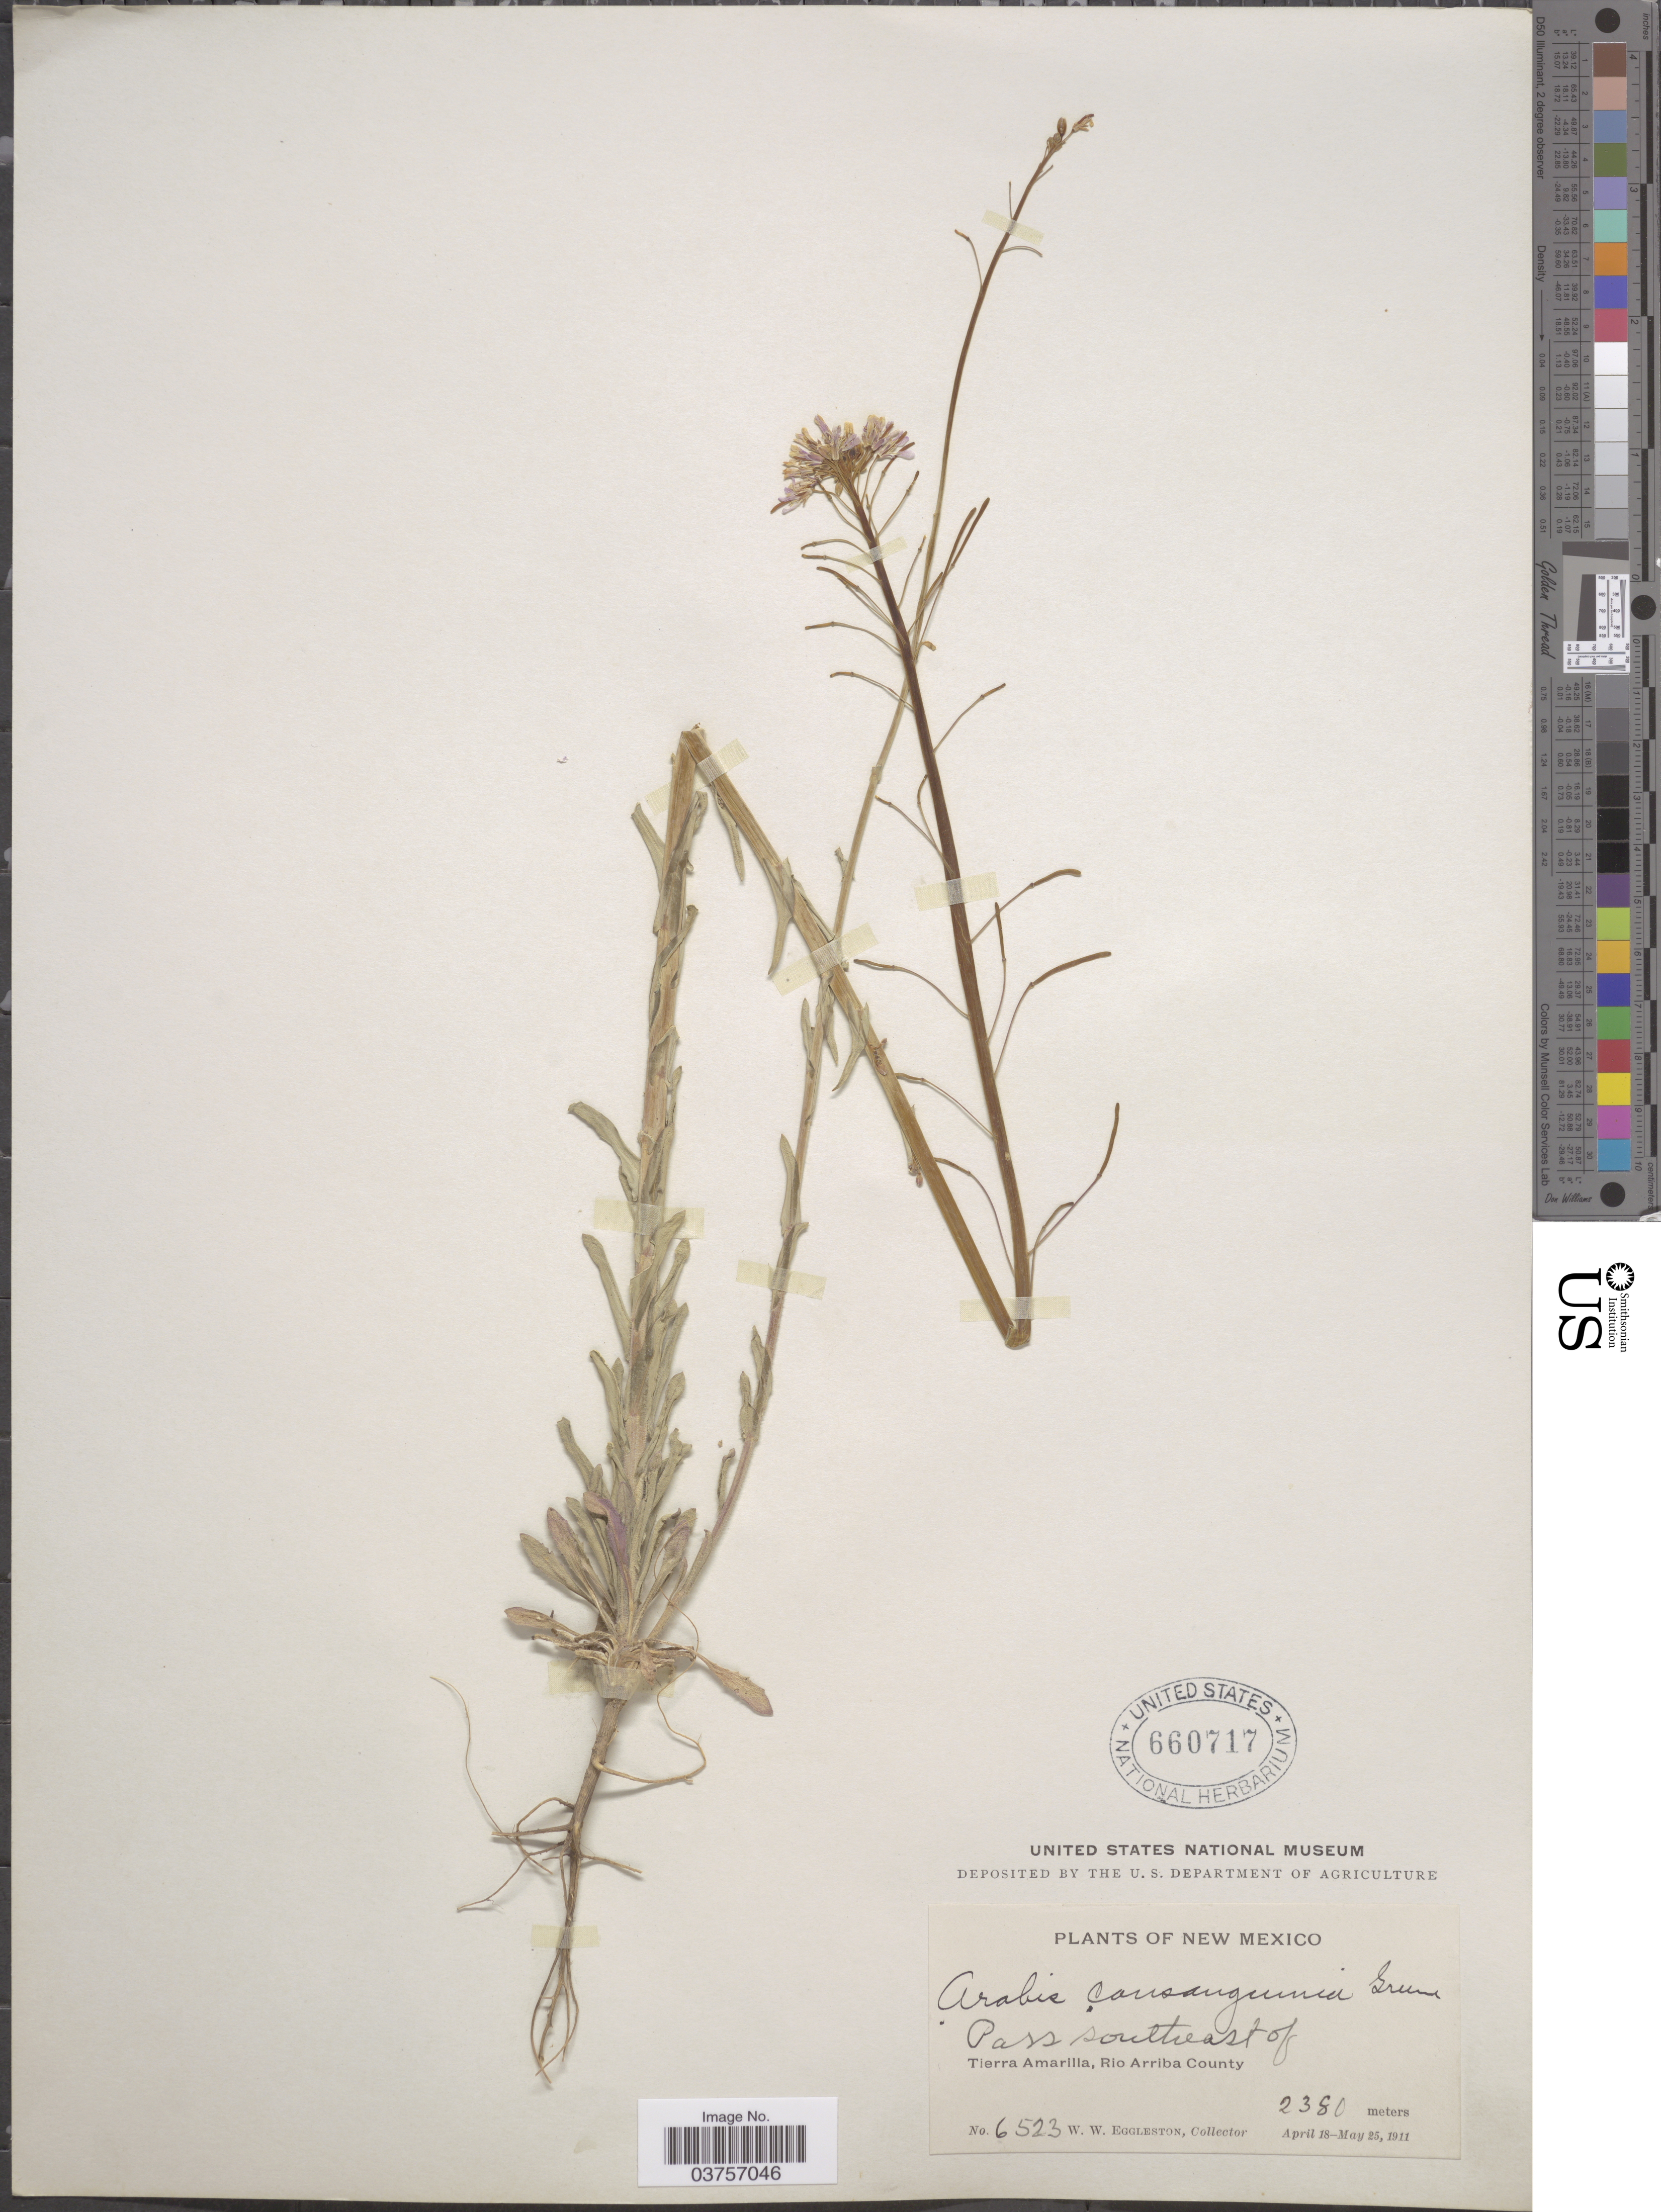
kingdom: Plantae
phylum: Tracheophyta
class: Magnoliopsida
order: Brassicales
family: Brassicaceae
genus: Arabis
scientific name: Arabis fendleri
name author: (S. Watson) Greene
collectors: W. W. Eggleston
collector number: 6523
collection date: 1911-04-18/1911-05-25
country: United States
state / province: New Mexico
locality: Pass southeast of Tierra Amarilla, Rio Arriba County.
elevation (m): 2380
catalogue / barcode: US 660717